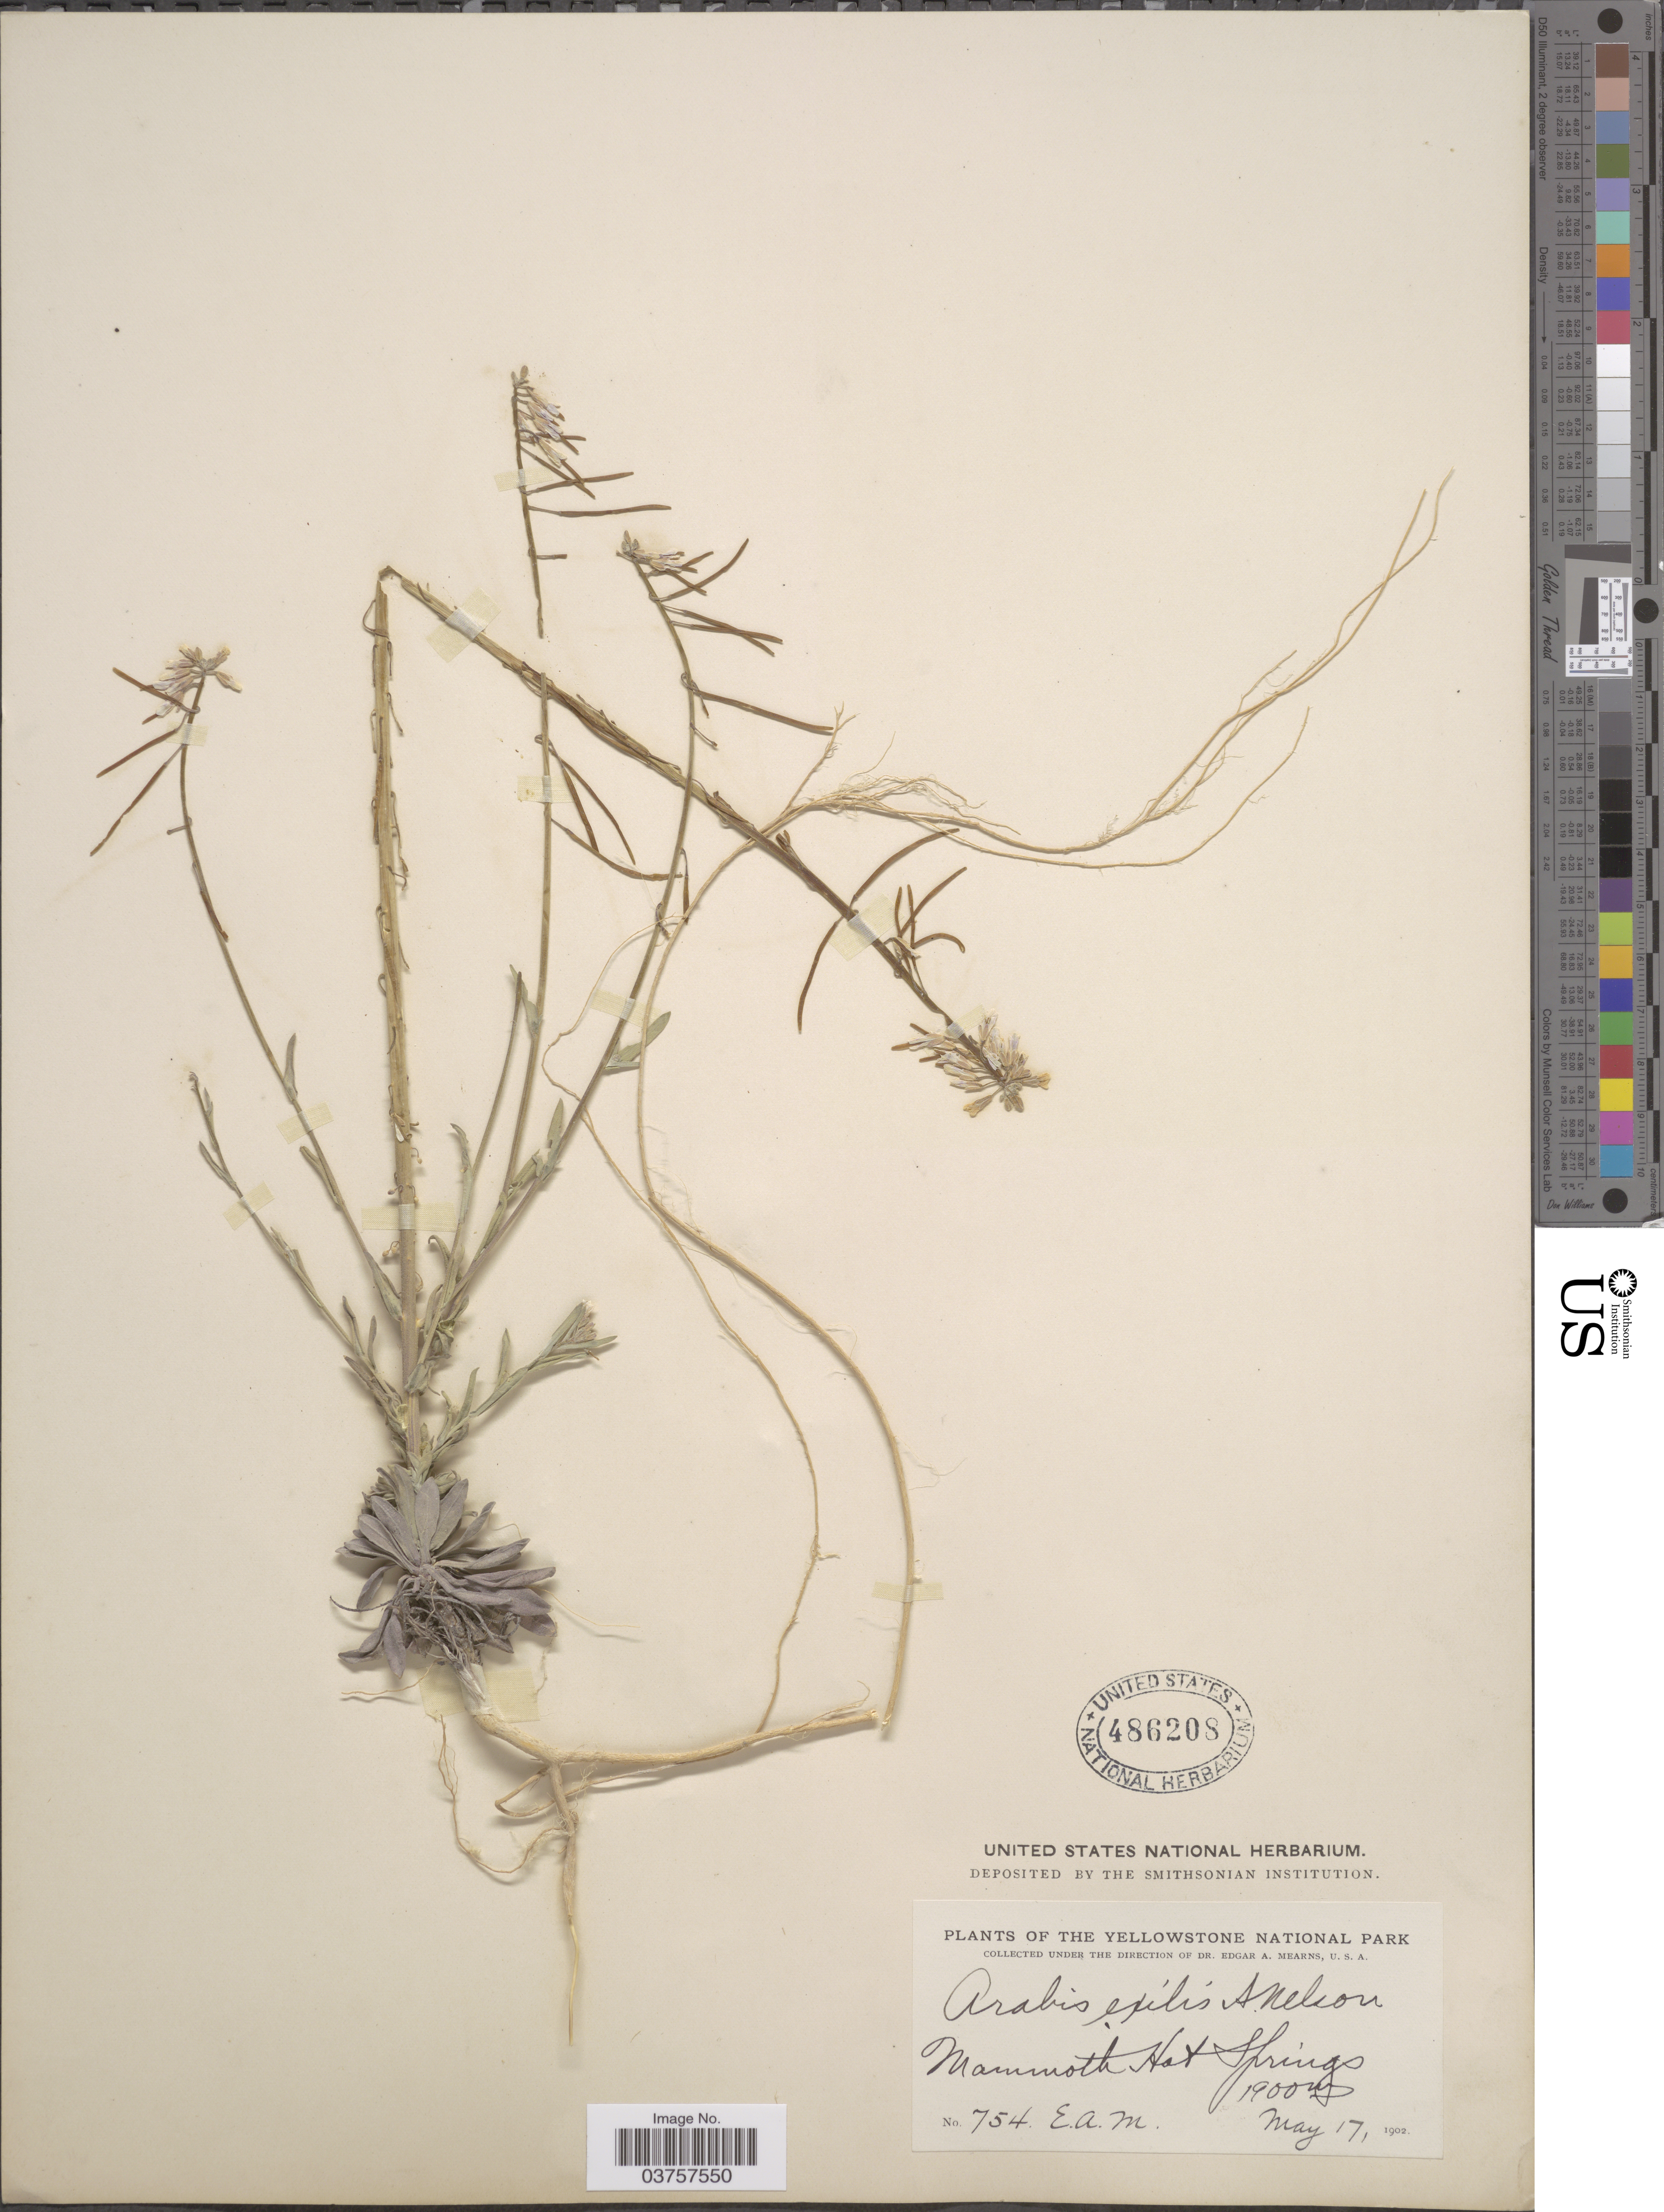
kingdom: Plantae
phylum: Tracheophyta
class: Magnoliopsida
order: Brassicales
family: Brassicaceae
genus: Arabis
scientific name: Arabis holboellii var. retrofracta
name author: Rydb.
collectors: E. A. Mearns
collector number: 754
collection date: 1902-05-17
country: United States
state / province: Wyoming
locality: The Yellowstone National Park. Mammoth Hot Springs.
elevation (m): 1900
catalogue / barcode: US 486208